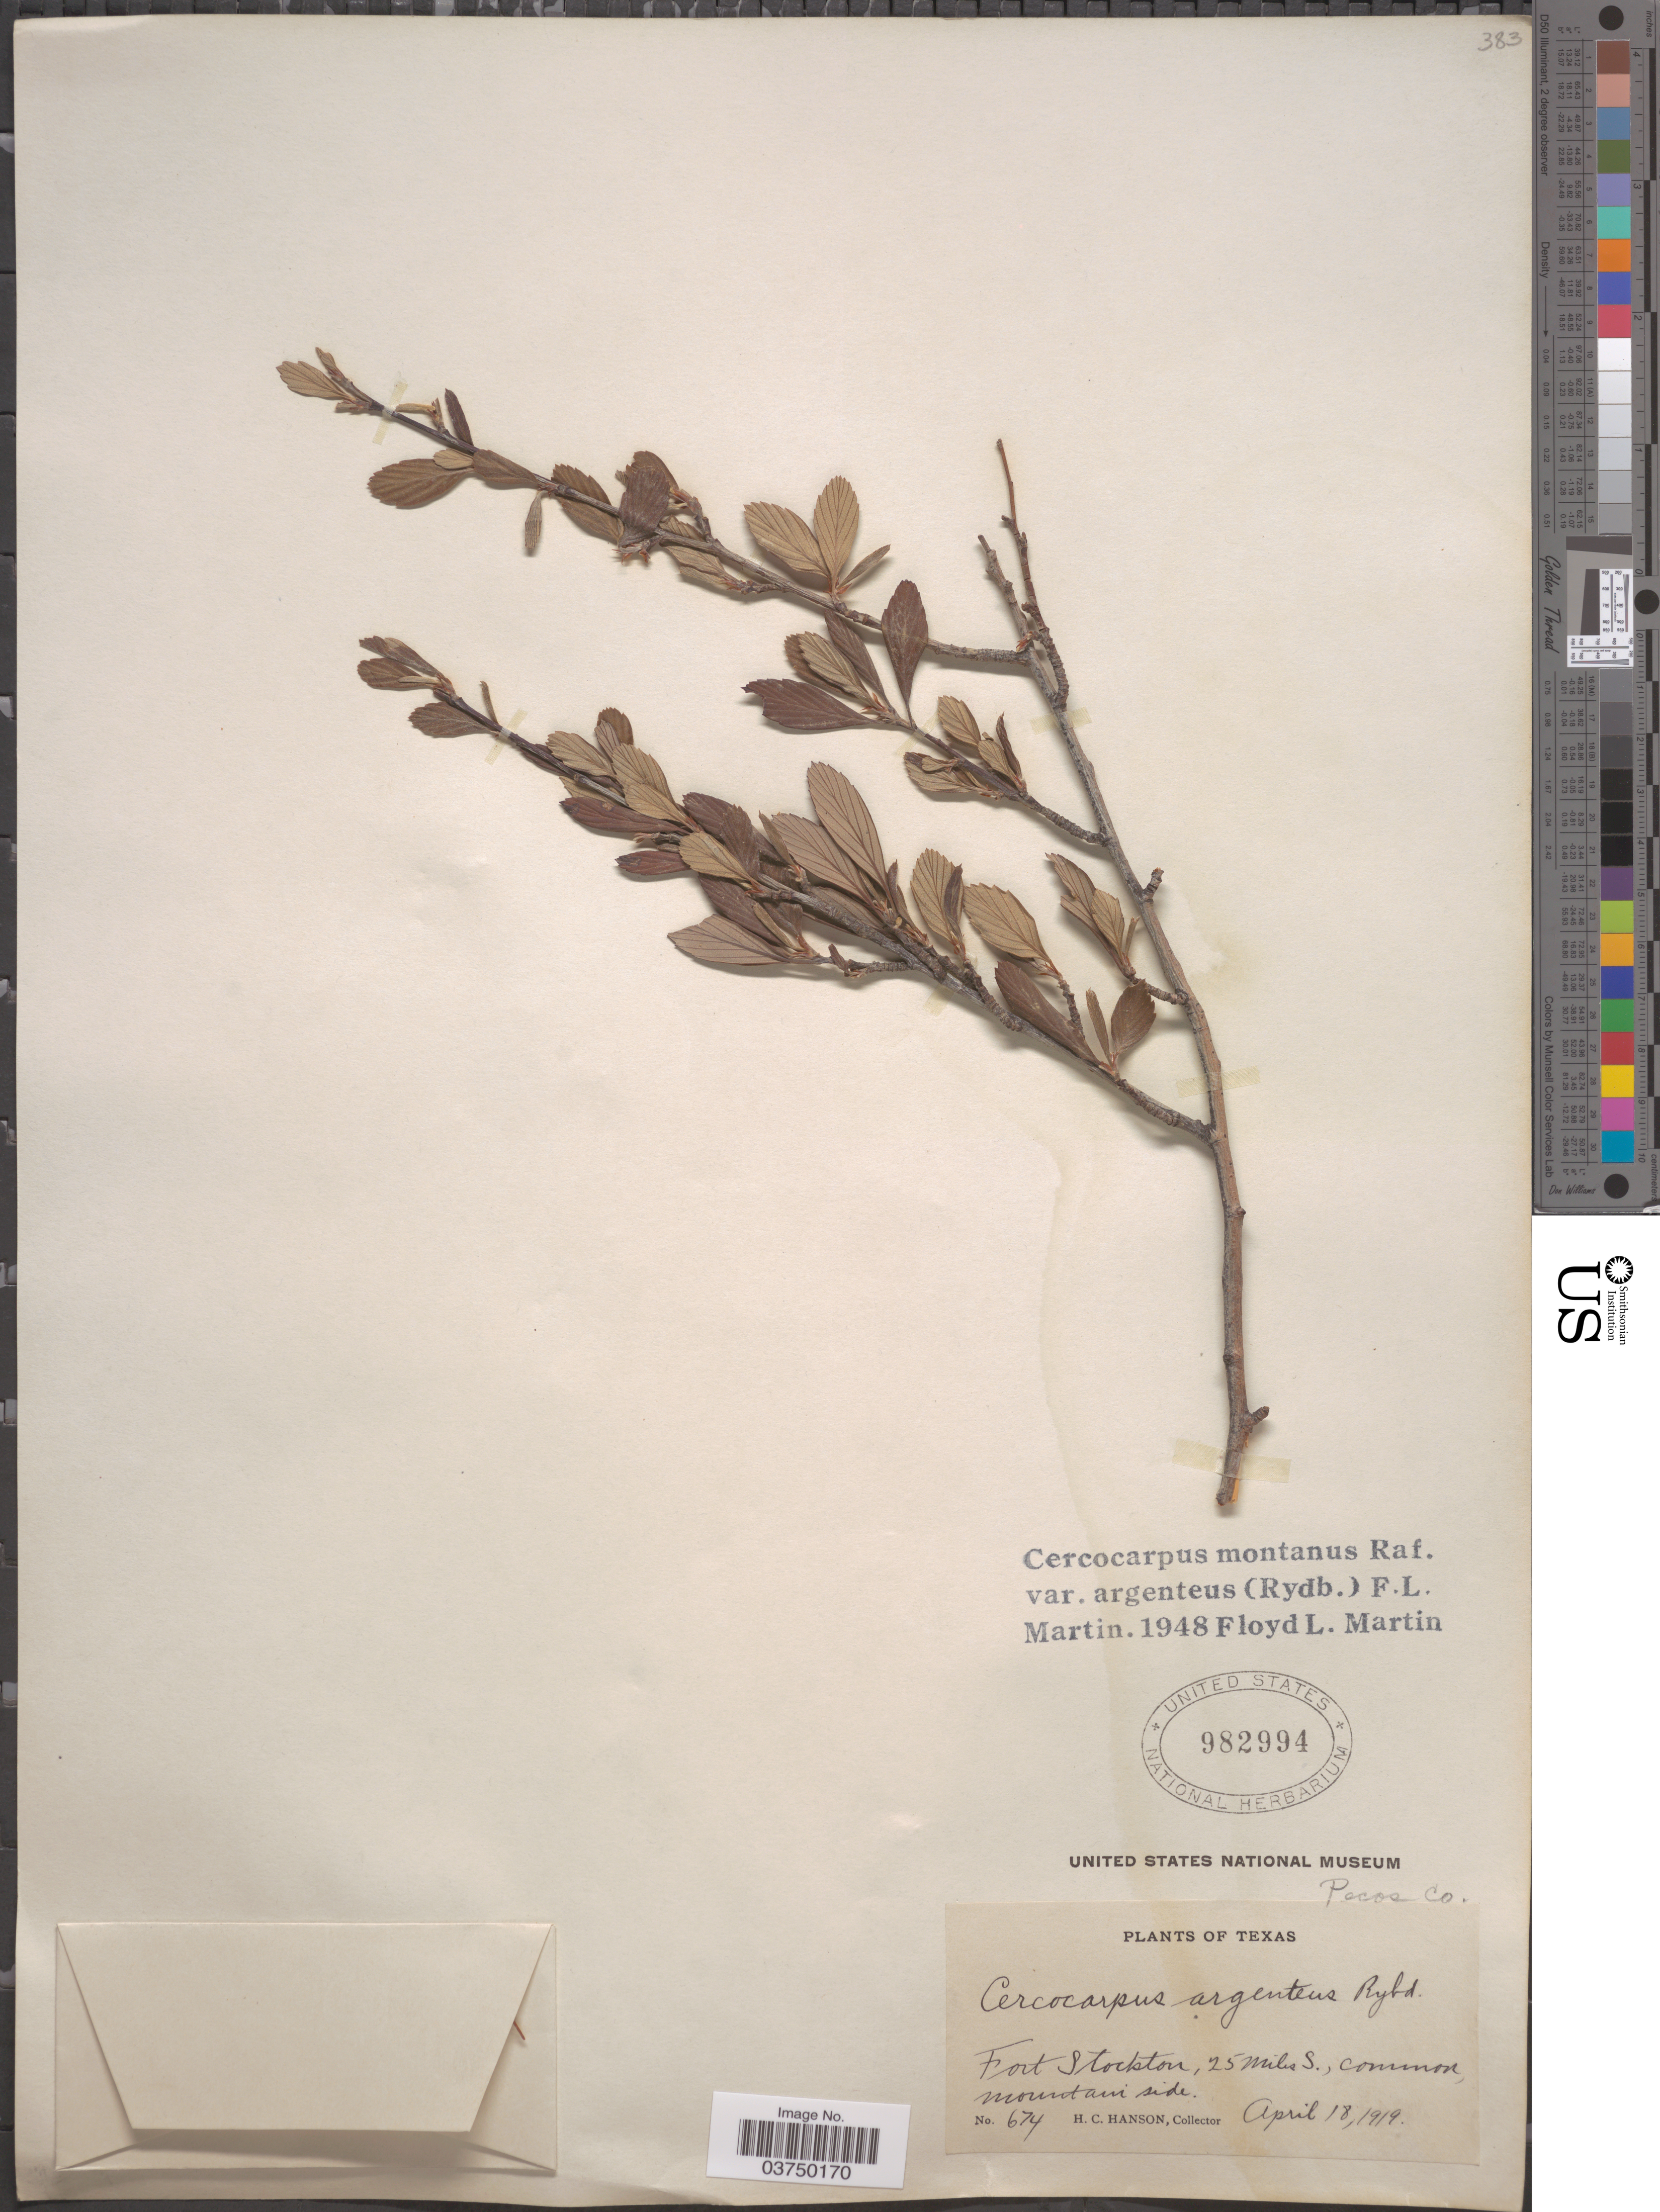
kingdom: Plantae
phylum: Tracheophyta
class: Magnoliopsida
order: Rosales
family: Rosaceae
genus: Cercocarpus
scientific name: Cercocarpus montanus var. argenteus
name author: (Rydb.) F.L. Martin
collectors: H. Hanson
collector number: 674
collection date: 1919-04-18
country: United States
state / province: Texas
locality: Fort Stockton, 25 miles S., mountain side. Pecos Co.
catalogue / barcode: US 982994